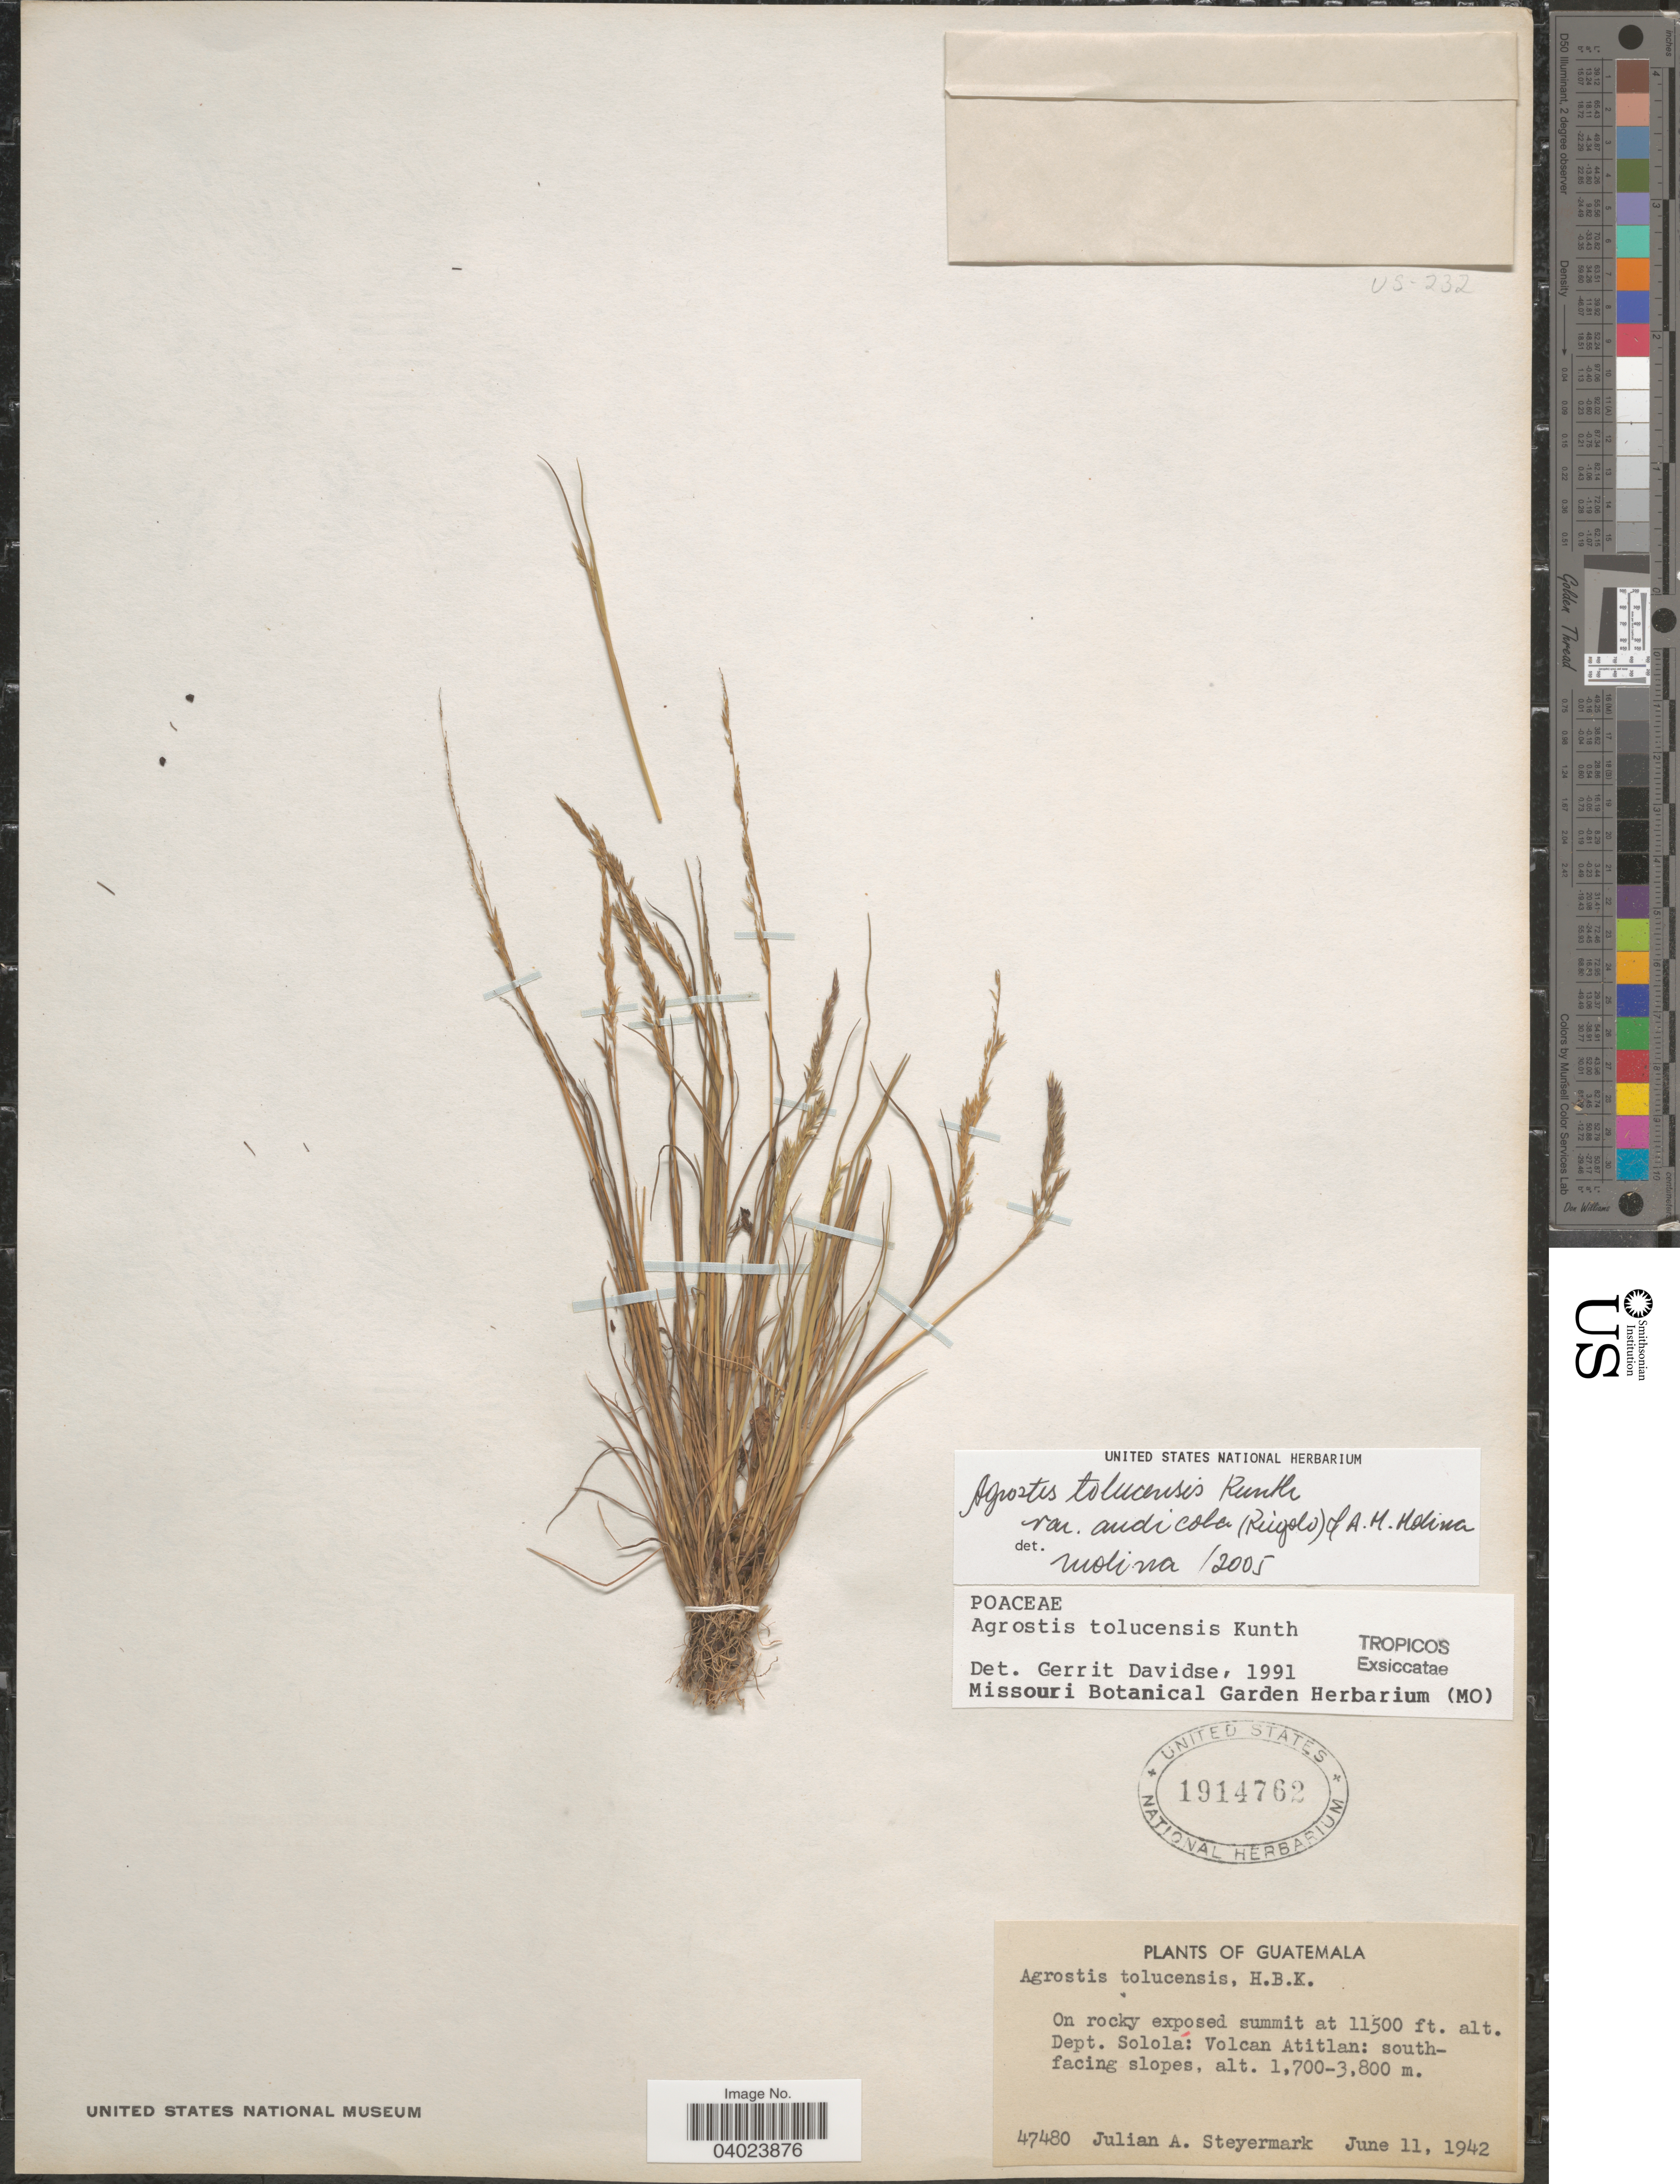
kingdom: Plantae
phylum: Tracheophyta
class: Liliopsida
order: Poales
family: Poaceae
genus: Agrostis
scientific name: Agrostis tolucensis var. andicola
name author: (Pilg.) Rúgolo & A.M. Molina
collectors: J. Steyermark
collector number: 47480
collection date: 1942-06-11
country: Guatemala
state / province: Solola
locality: Dept. Solola: Volcan Atitlan: south-facing slopes.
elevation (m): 3505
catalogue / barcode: US 1914762